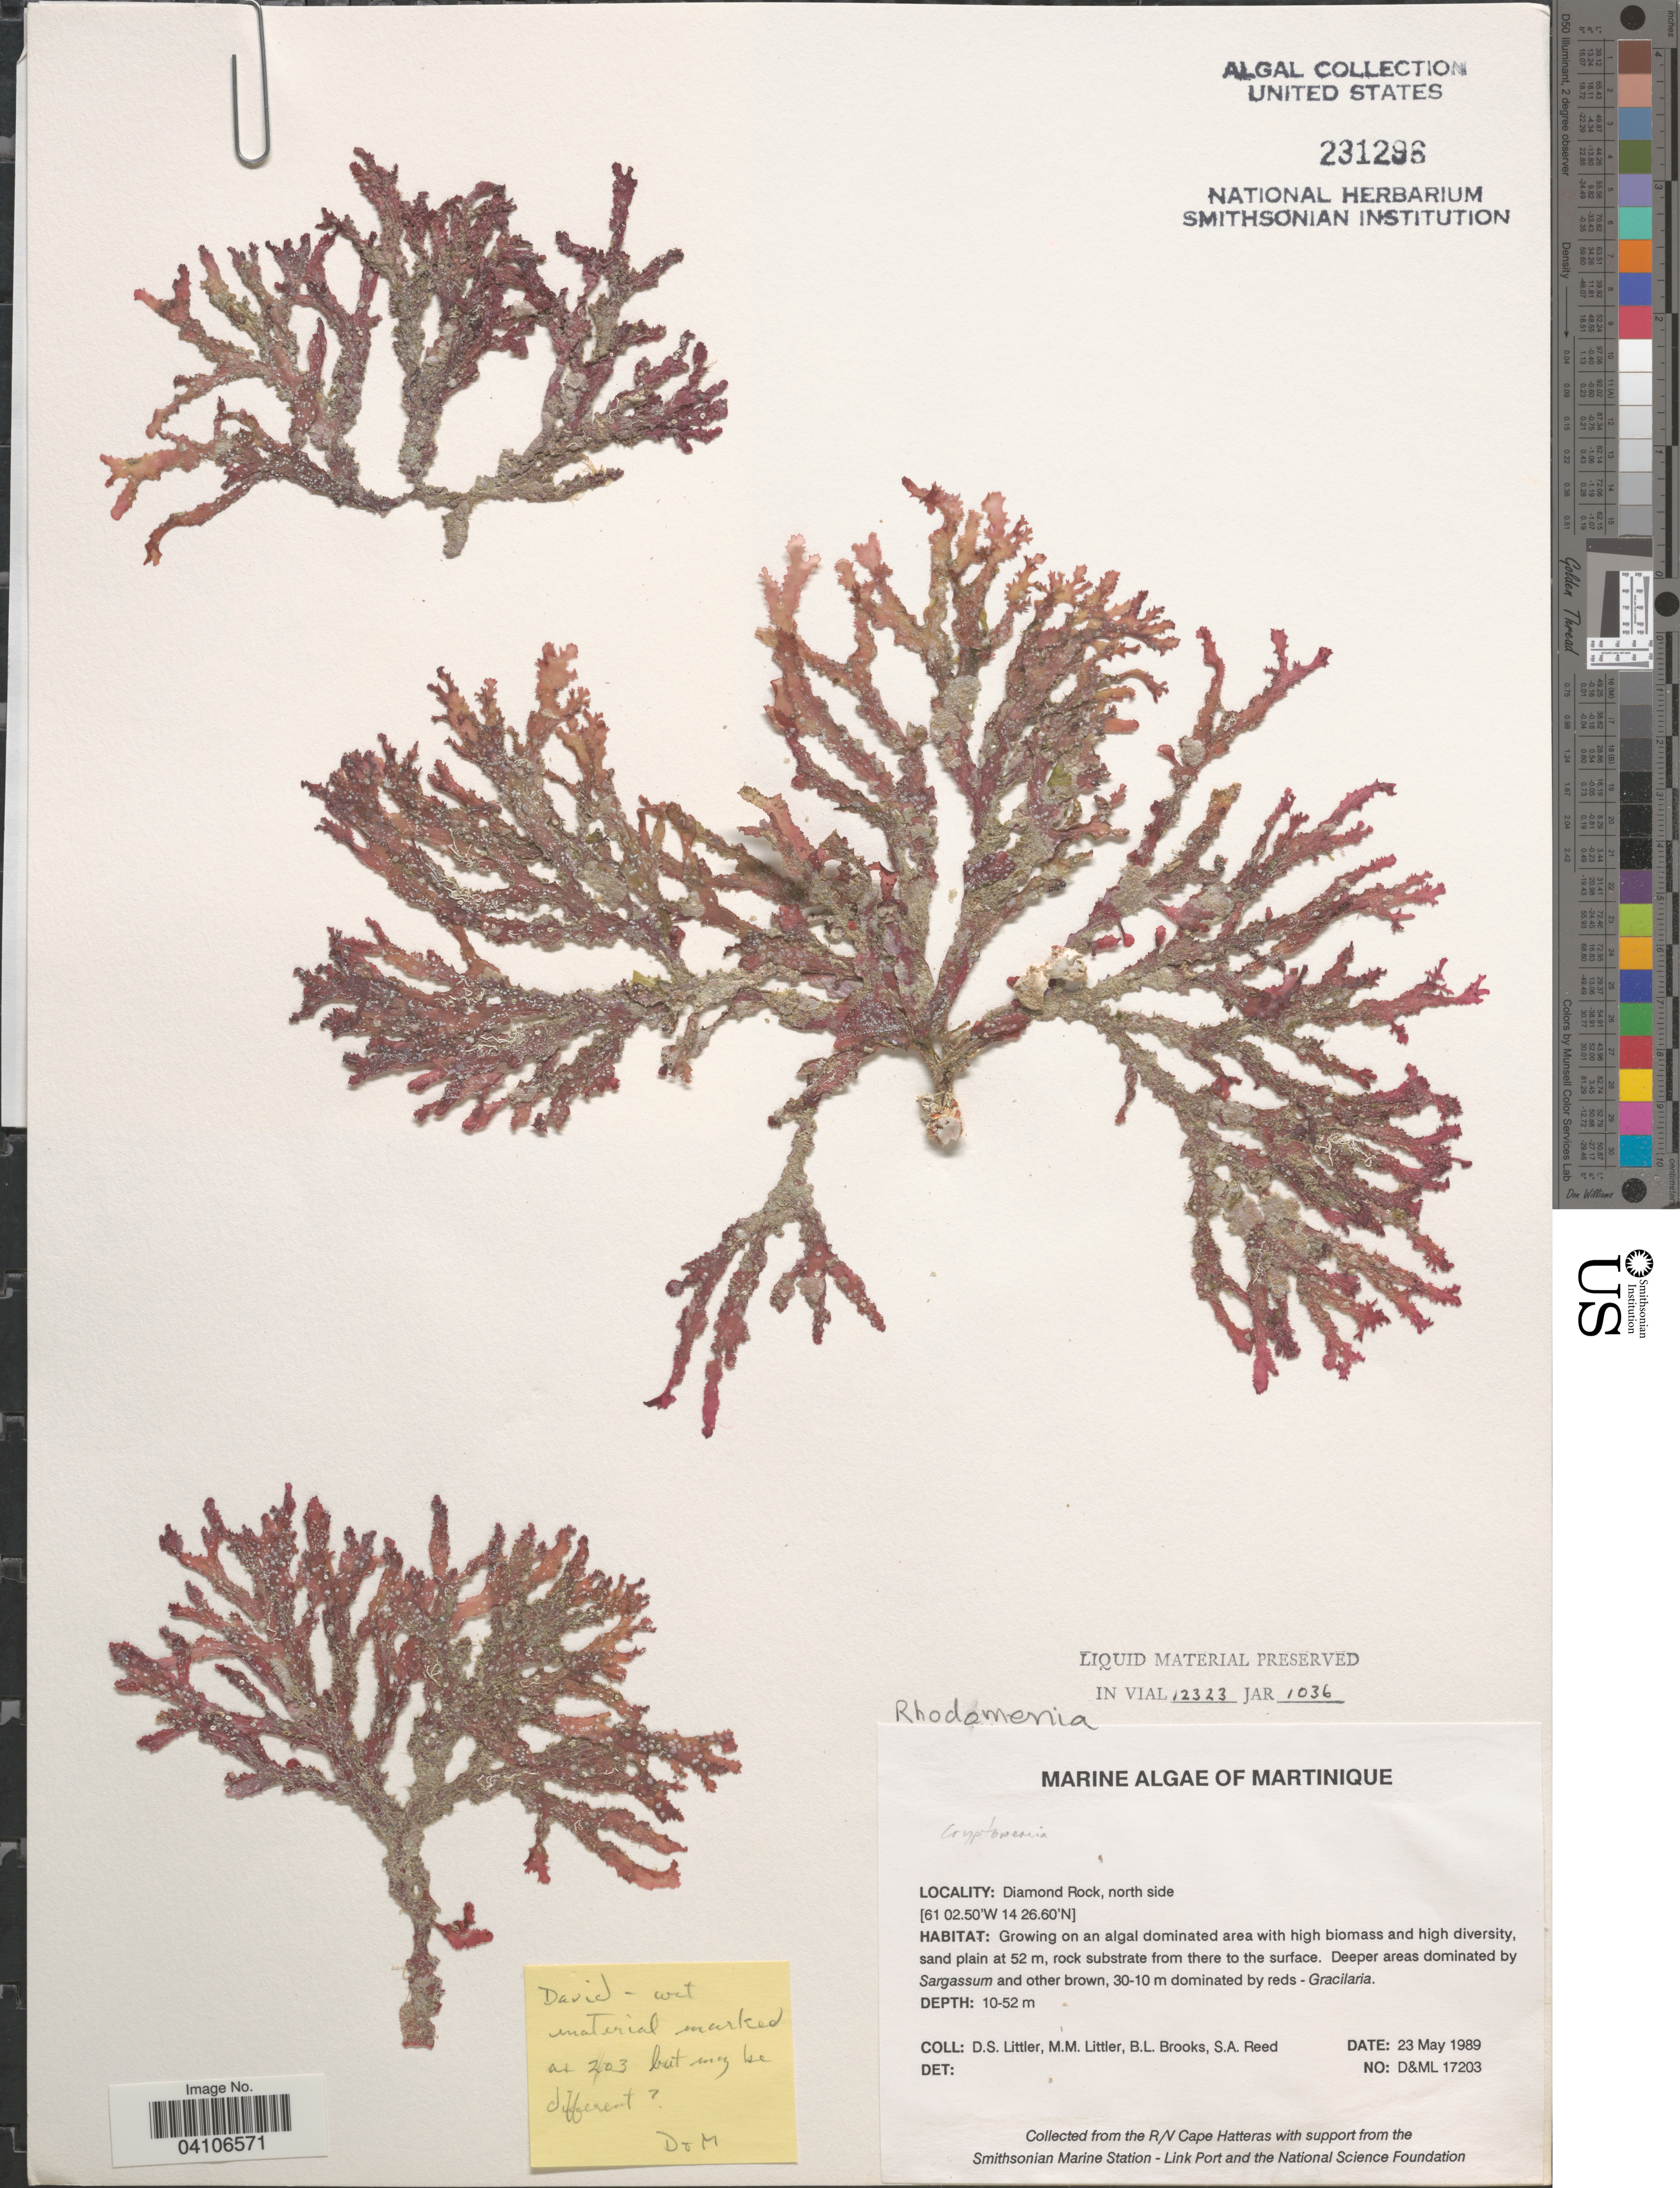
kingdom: Plantae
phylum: Rhodophyta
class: Florideophyceae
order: Rhodymeniales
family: Rhodymeniaceae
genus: Rhodymenia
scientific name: Rhodymenia sp.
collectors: D. S. Littler, B. Brooks & S. Reed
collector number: D&ML 17203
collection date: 1989-05-23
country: Martinique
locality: Diamond Rock, north side.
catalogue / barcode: US 231296